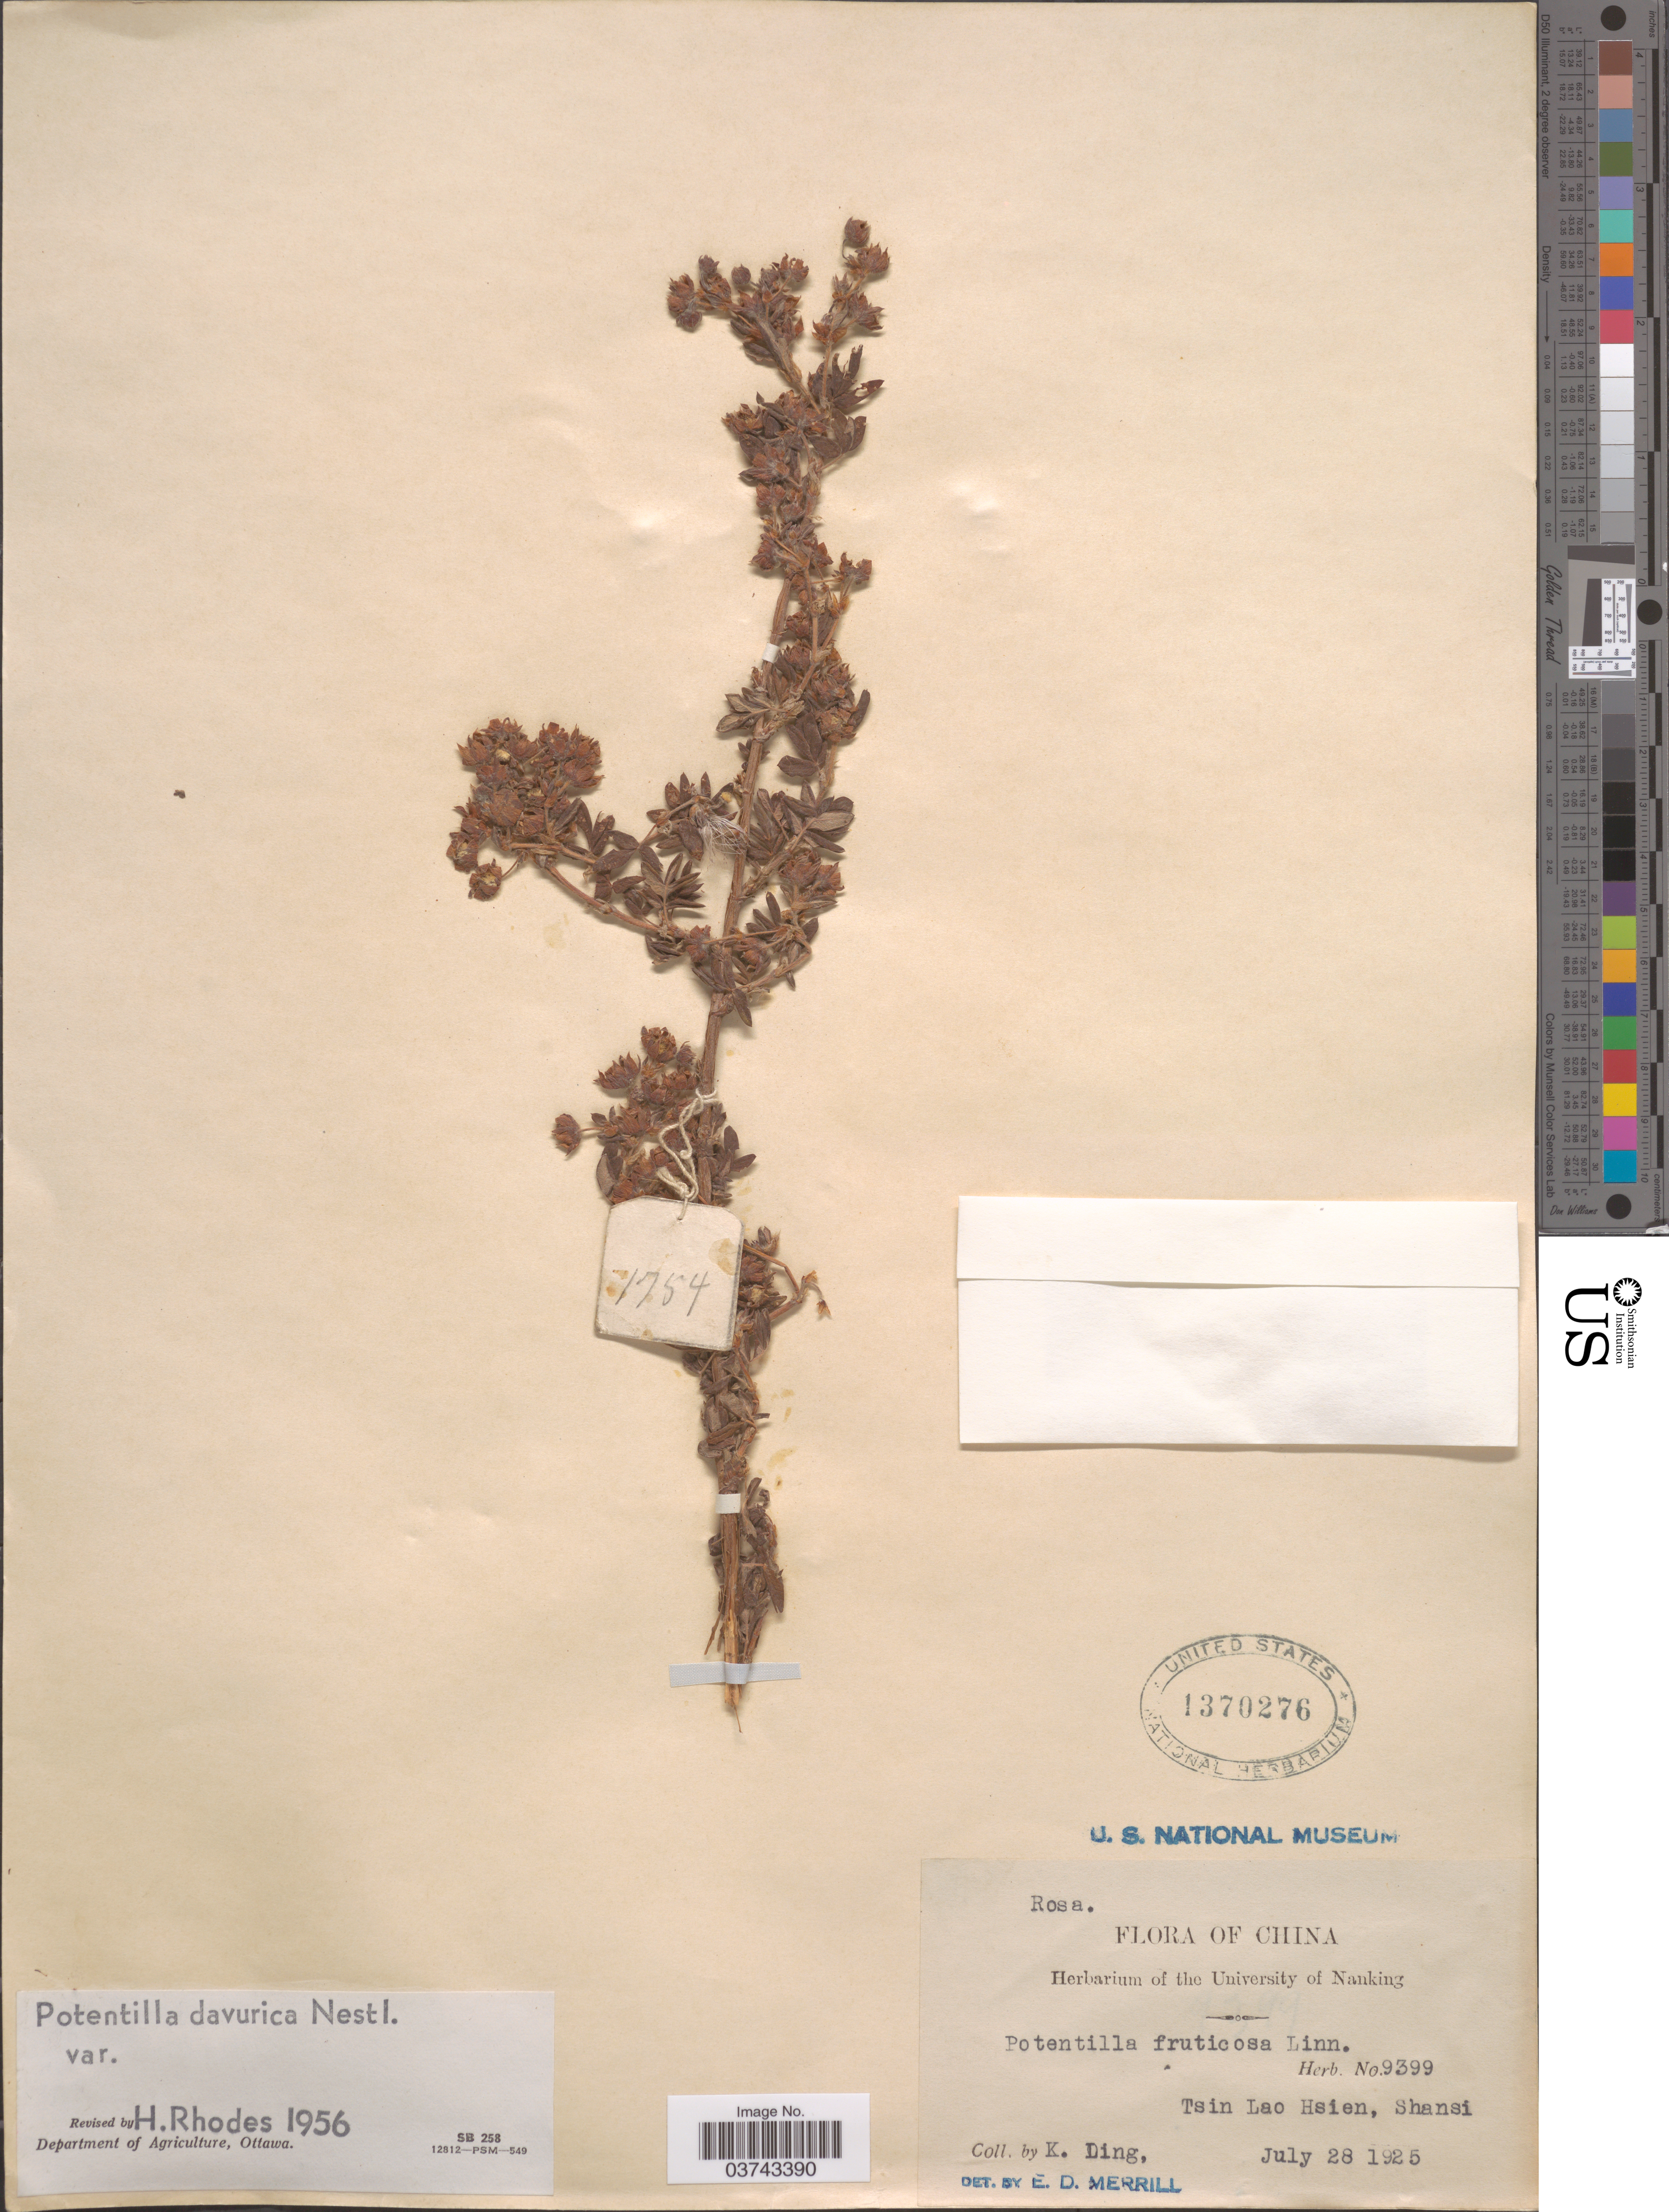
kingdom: Plantae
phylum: Tracheophyta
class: Magnoliopsida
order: Rosales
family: Rosaceae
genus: Dasiphora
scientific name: Dasiphora glabrata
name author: (Willd. ex Schltdl.) Soják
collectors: K. Ling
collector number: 9399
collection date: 1925-07-28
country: China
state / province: Shanxi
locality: Tsin Lao Hsien, Shansi.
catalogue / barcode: US 1370276